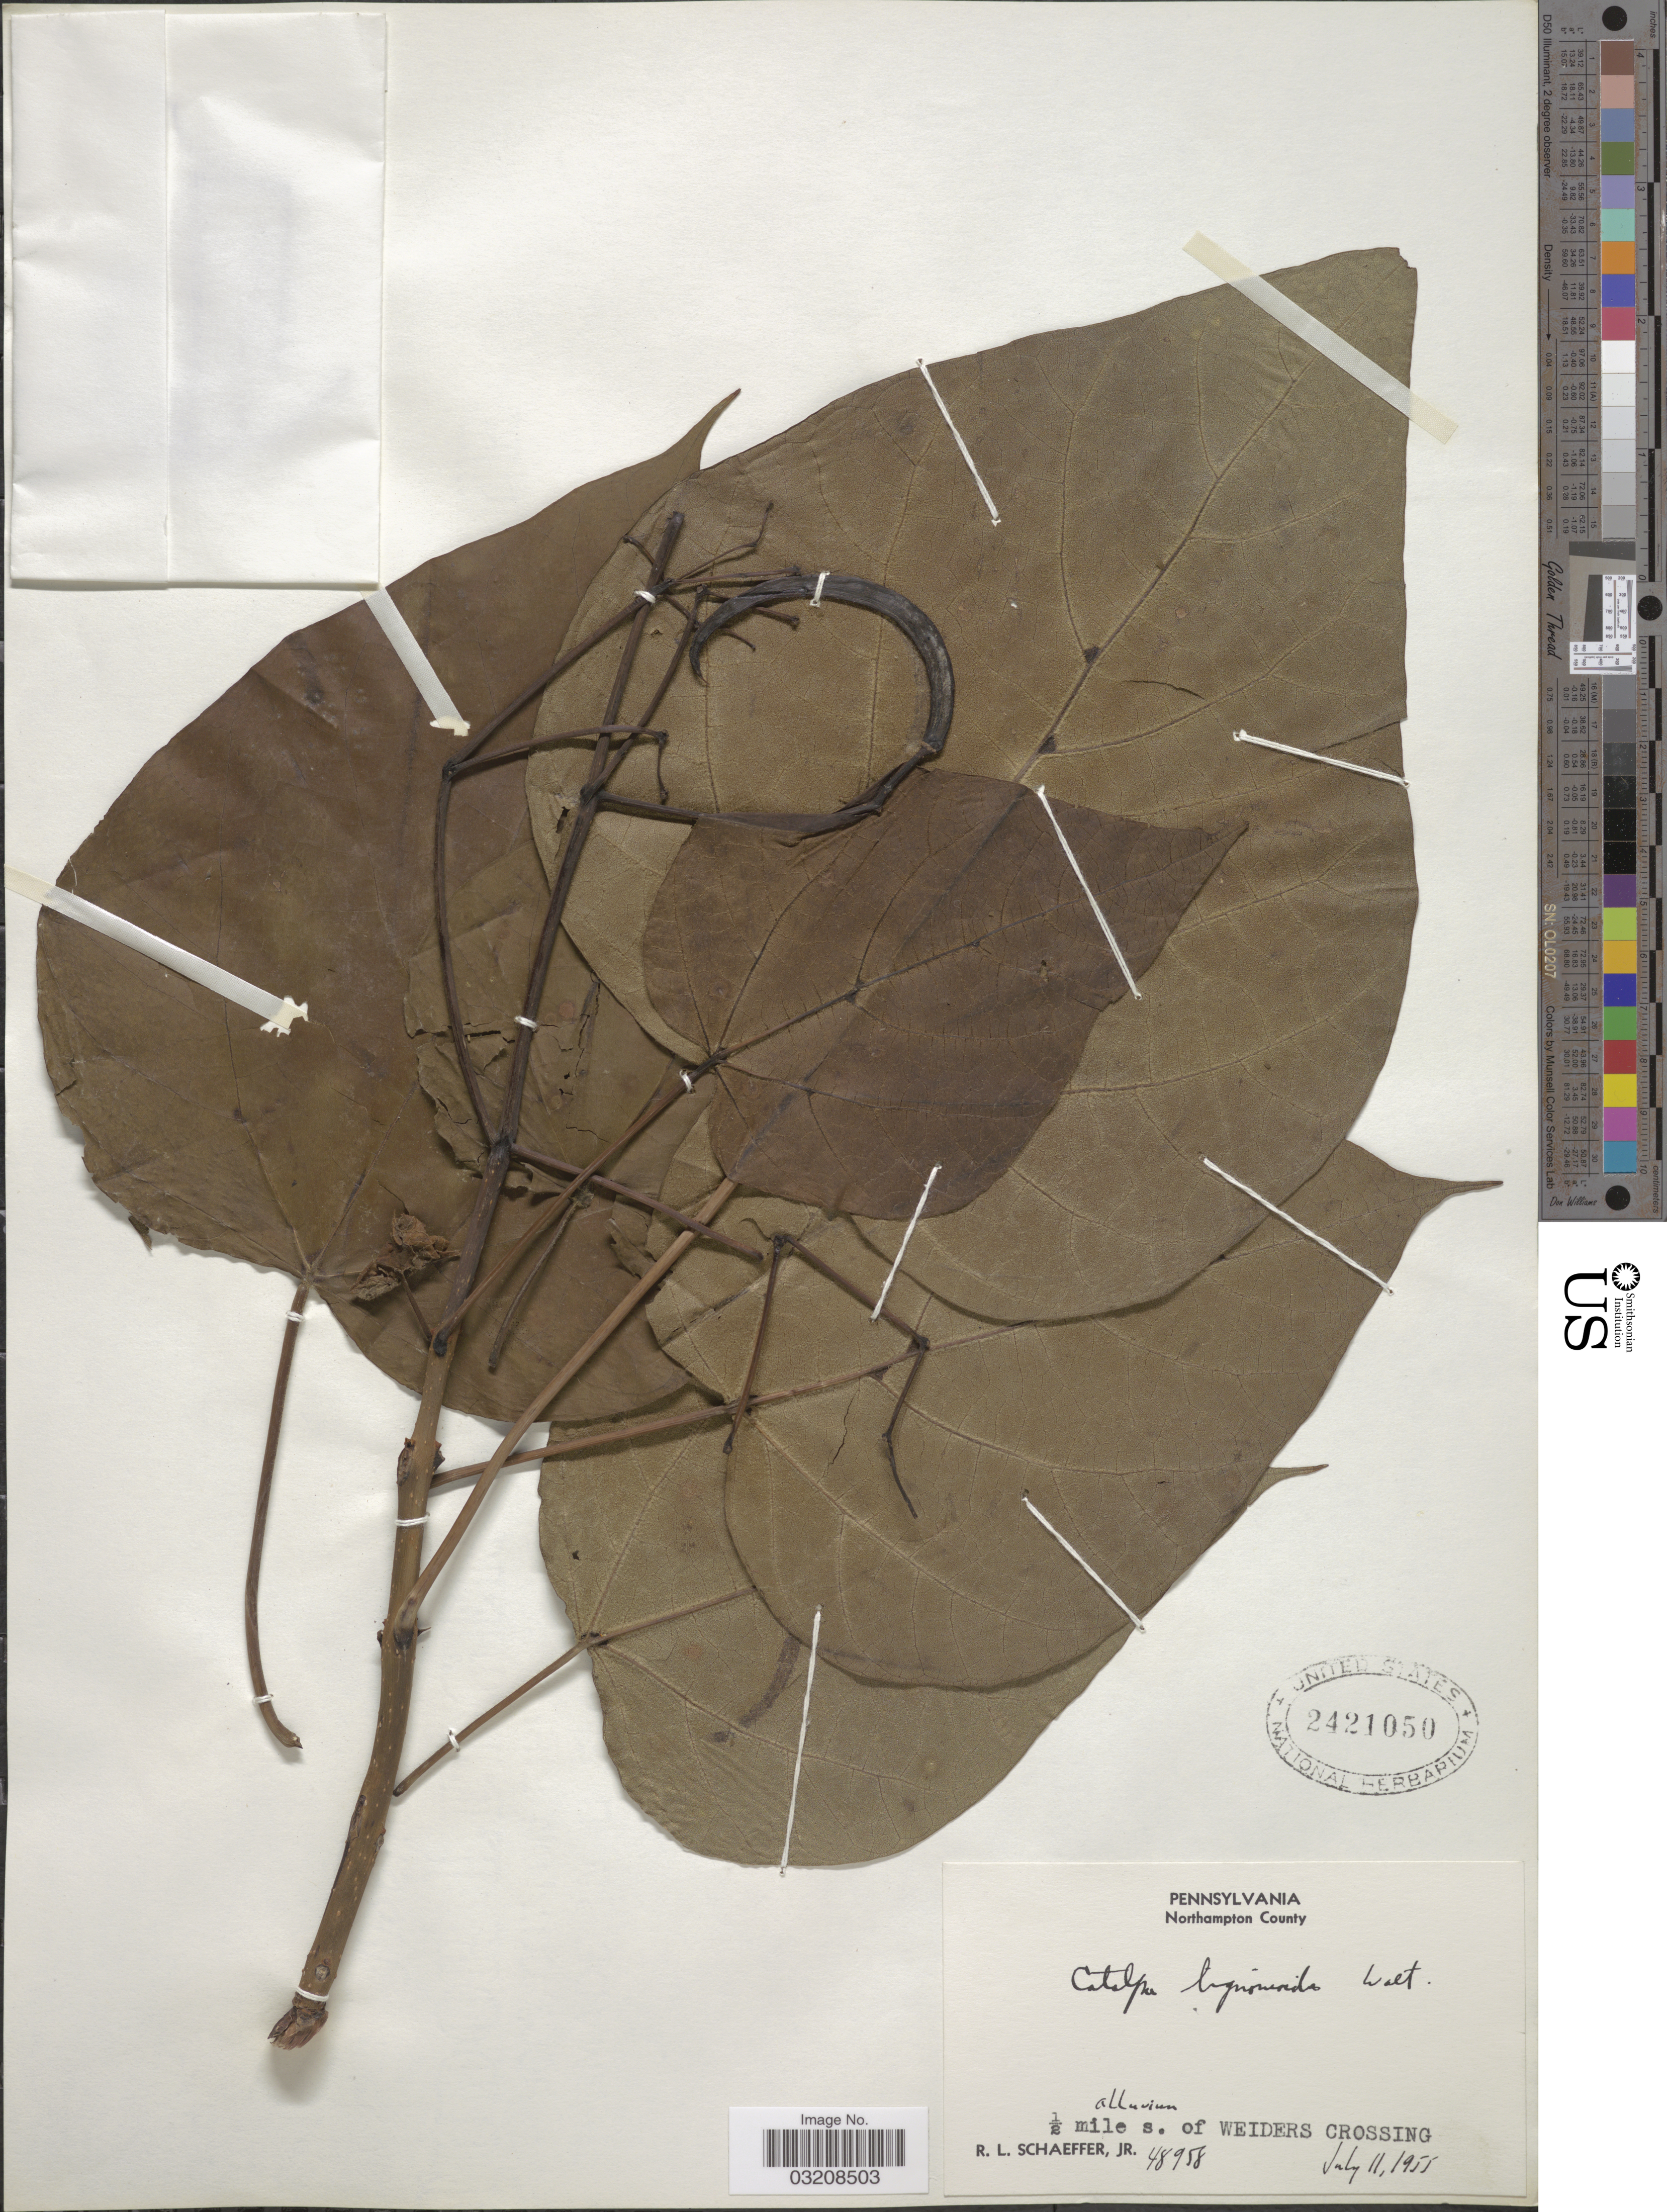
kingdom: Plantae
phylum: Tracheophyta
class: Magnoliopsida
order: Lamiales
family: Bignoniaceae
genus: Catalpa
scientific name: Catalpa bignonioides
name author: Walter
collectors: R. L. Schaeffer Jr.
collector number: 48958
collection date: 1955-07-11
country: United States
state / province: Pennsylvania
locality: Northampton County. ½ mile s. of Weiders Crossing.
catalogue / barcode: US 2421050